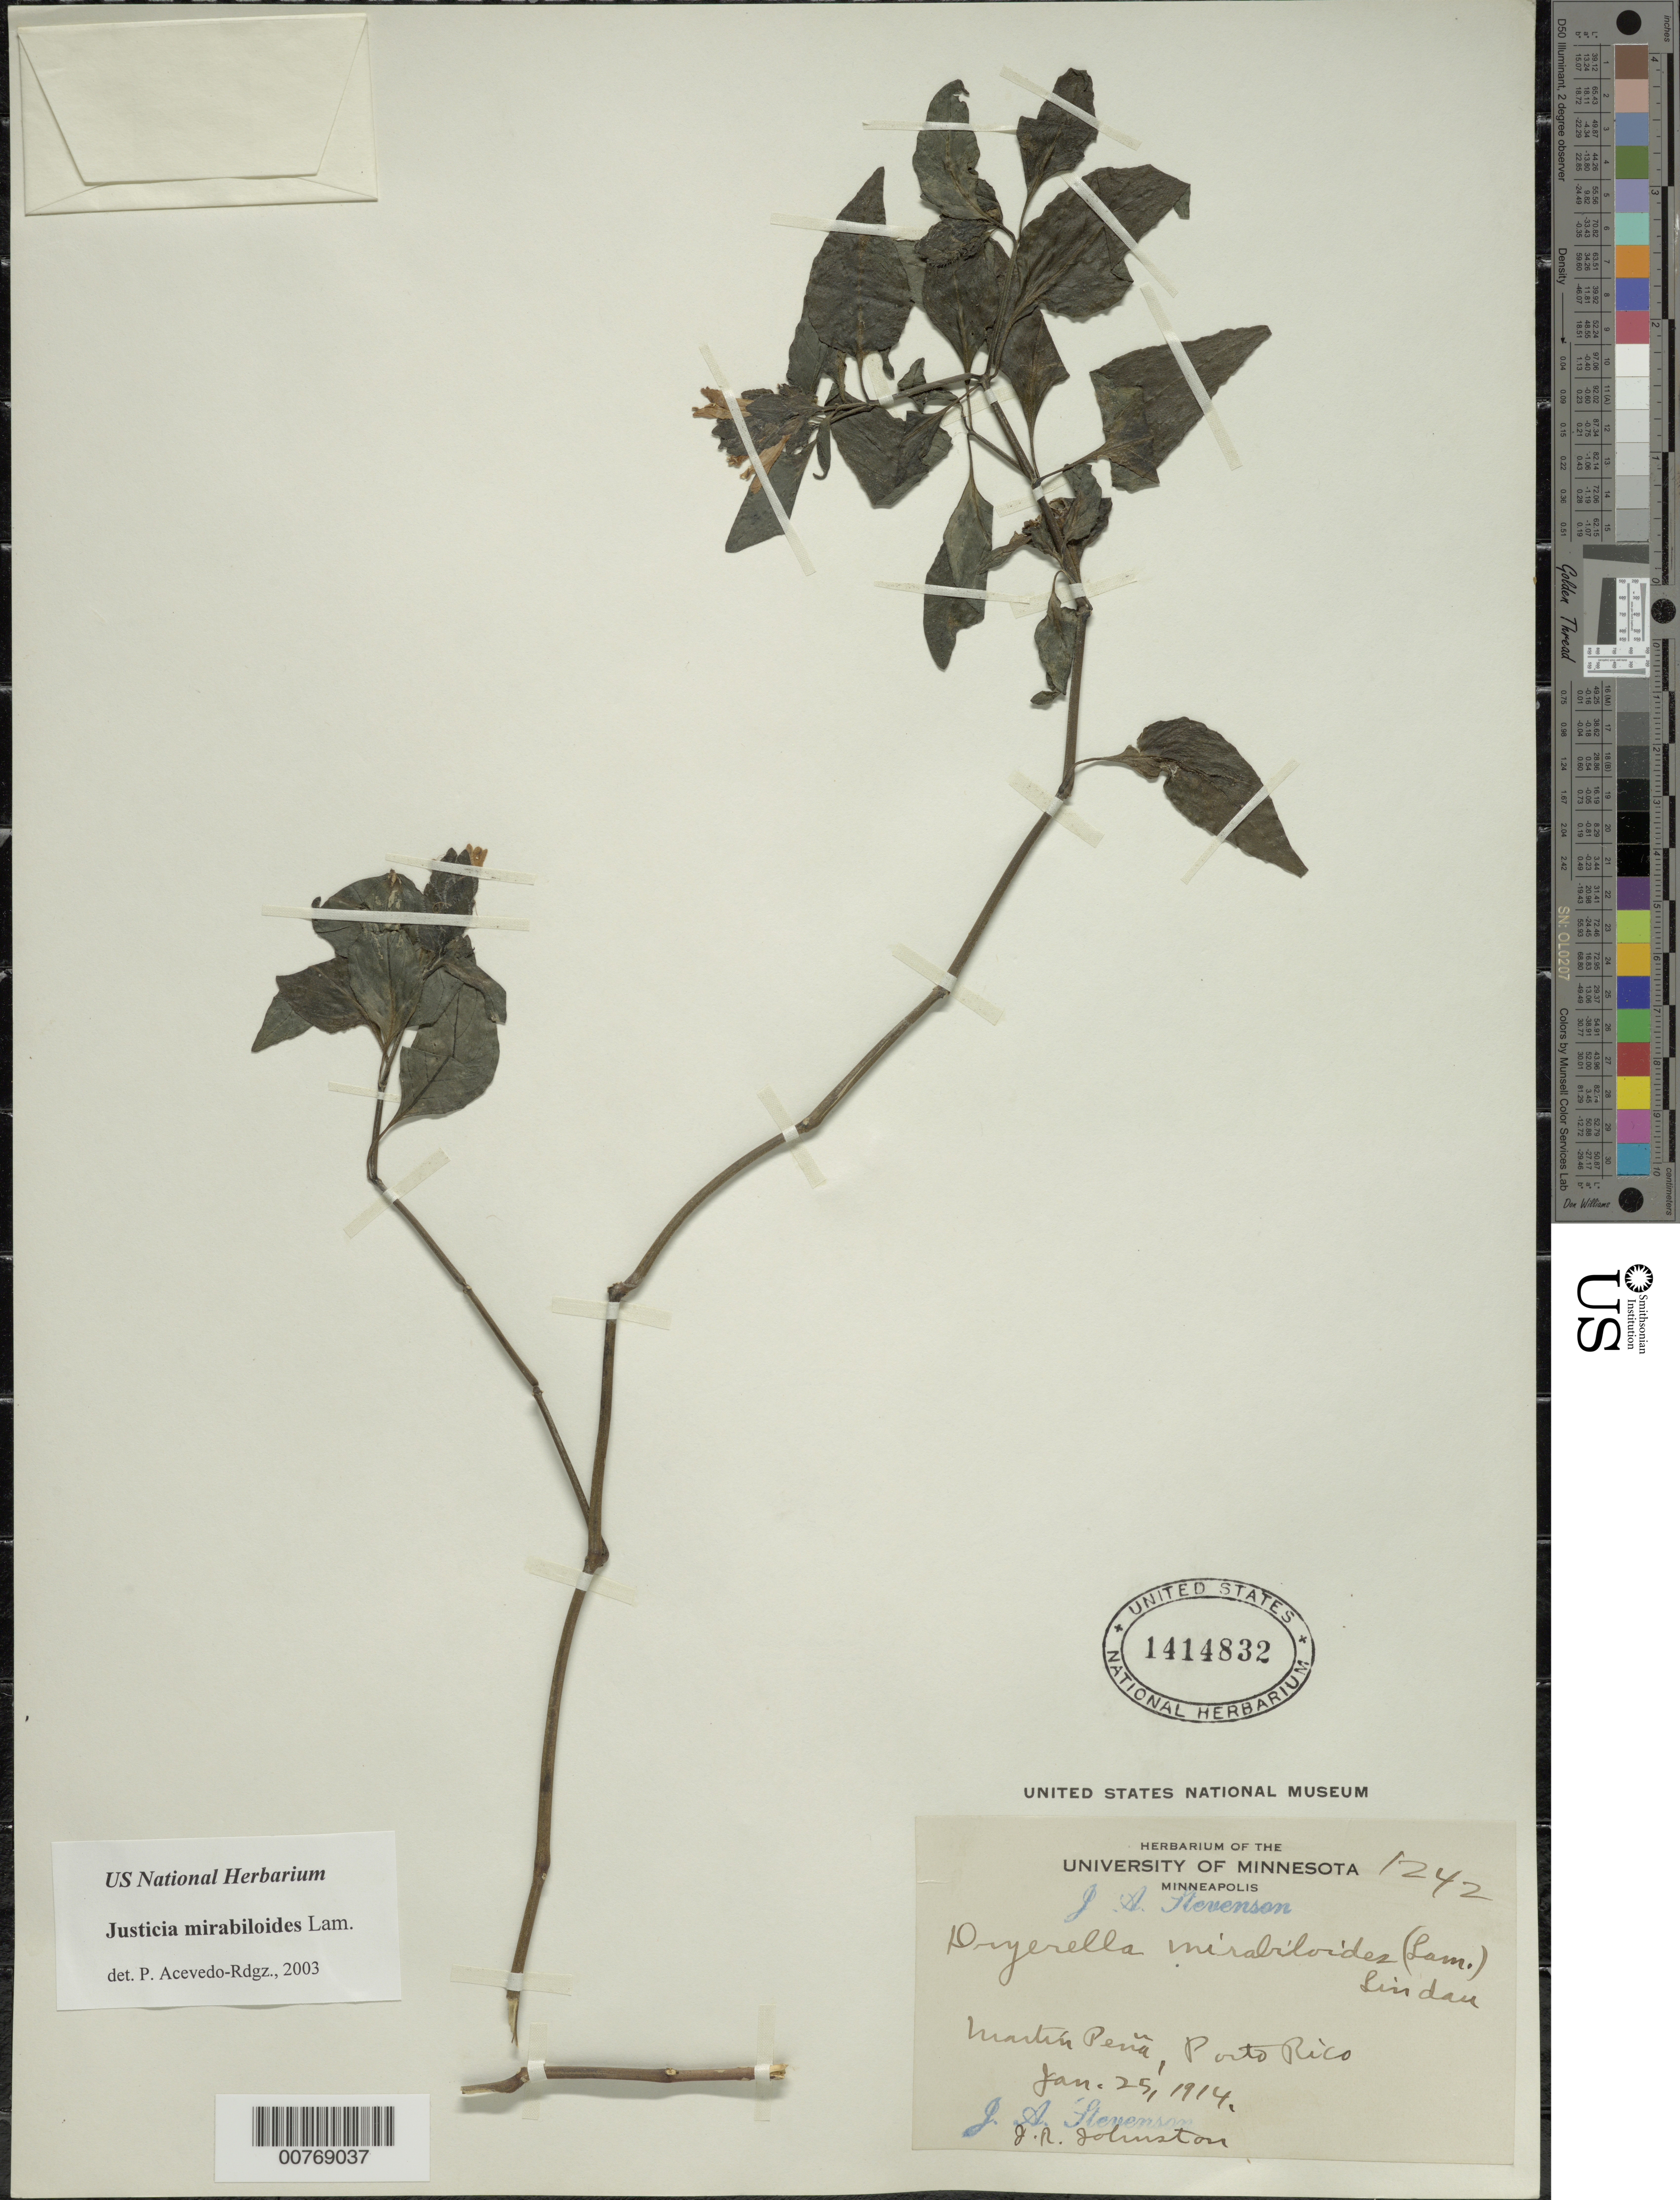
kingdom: Plantae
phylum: Tracheophyta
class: Magnoliopsida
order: Lamiales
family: Acanthaceae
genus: Justicia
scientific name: Justicia mirabiloides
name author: Lam.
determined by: Acevedo-Rodríguez, P., (BOT), Smithsonian Institution - National Museum of Natural History (UNITED STATES)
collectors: J. Stevenson & J. Johnston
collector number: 1242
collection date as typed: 25 Jan 1914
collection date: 1914-01-25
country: Puerto Rico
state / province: San Juan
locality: Martín Peña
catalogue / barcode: US 1414832